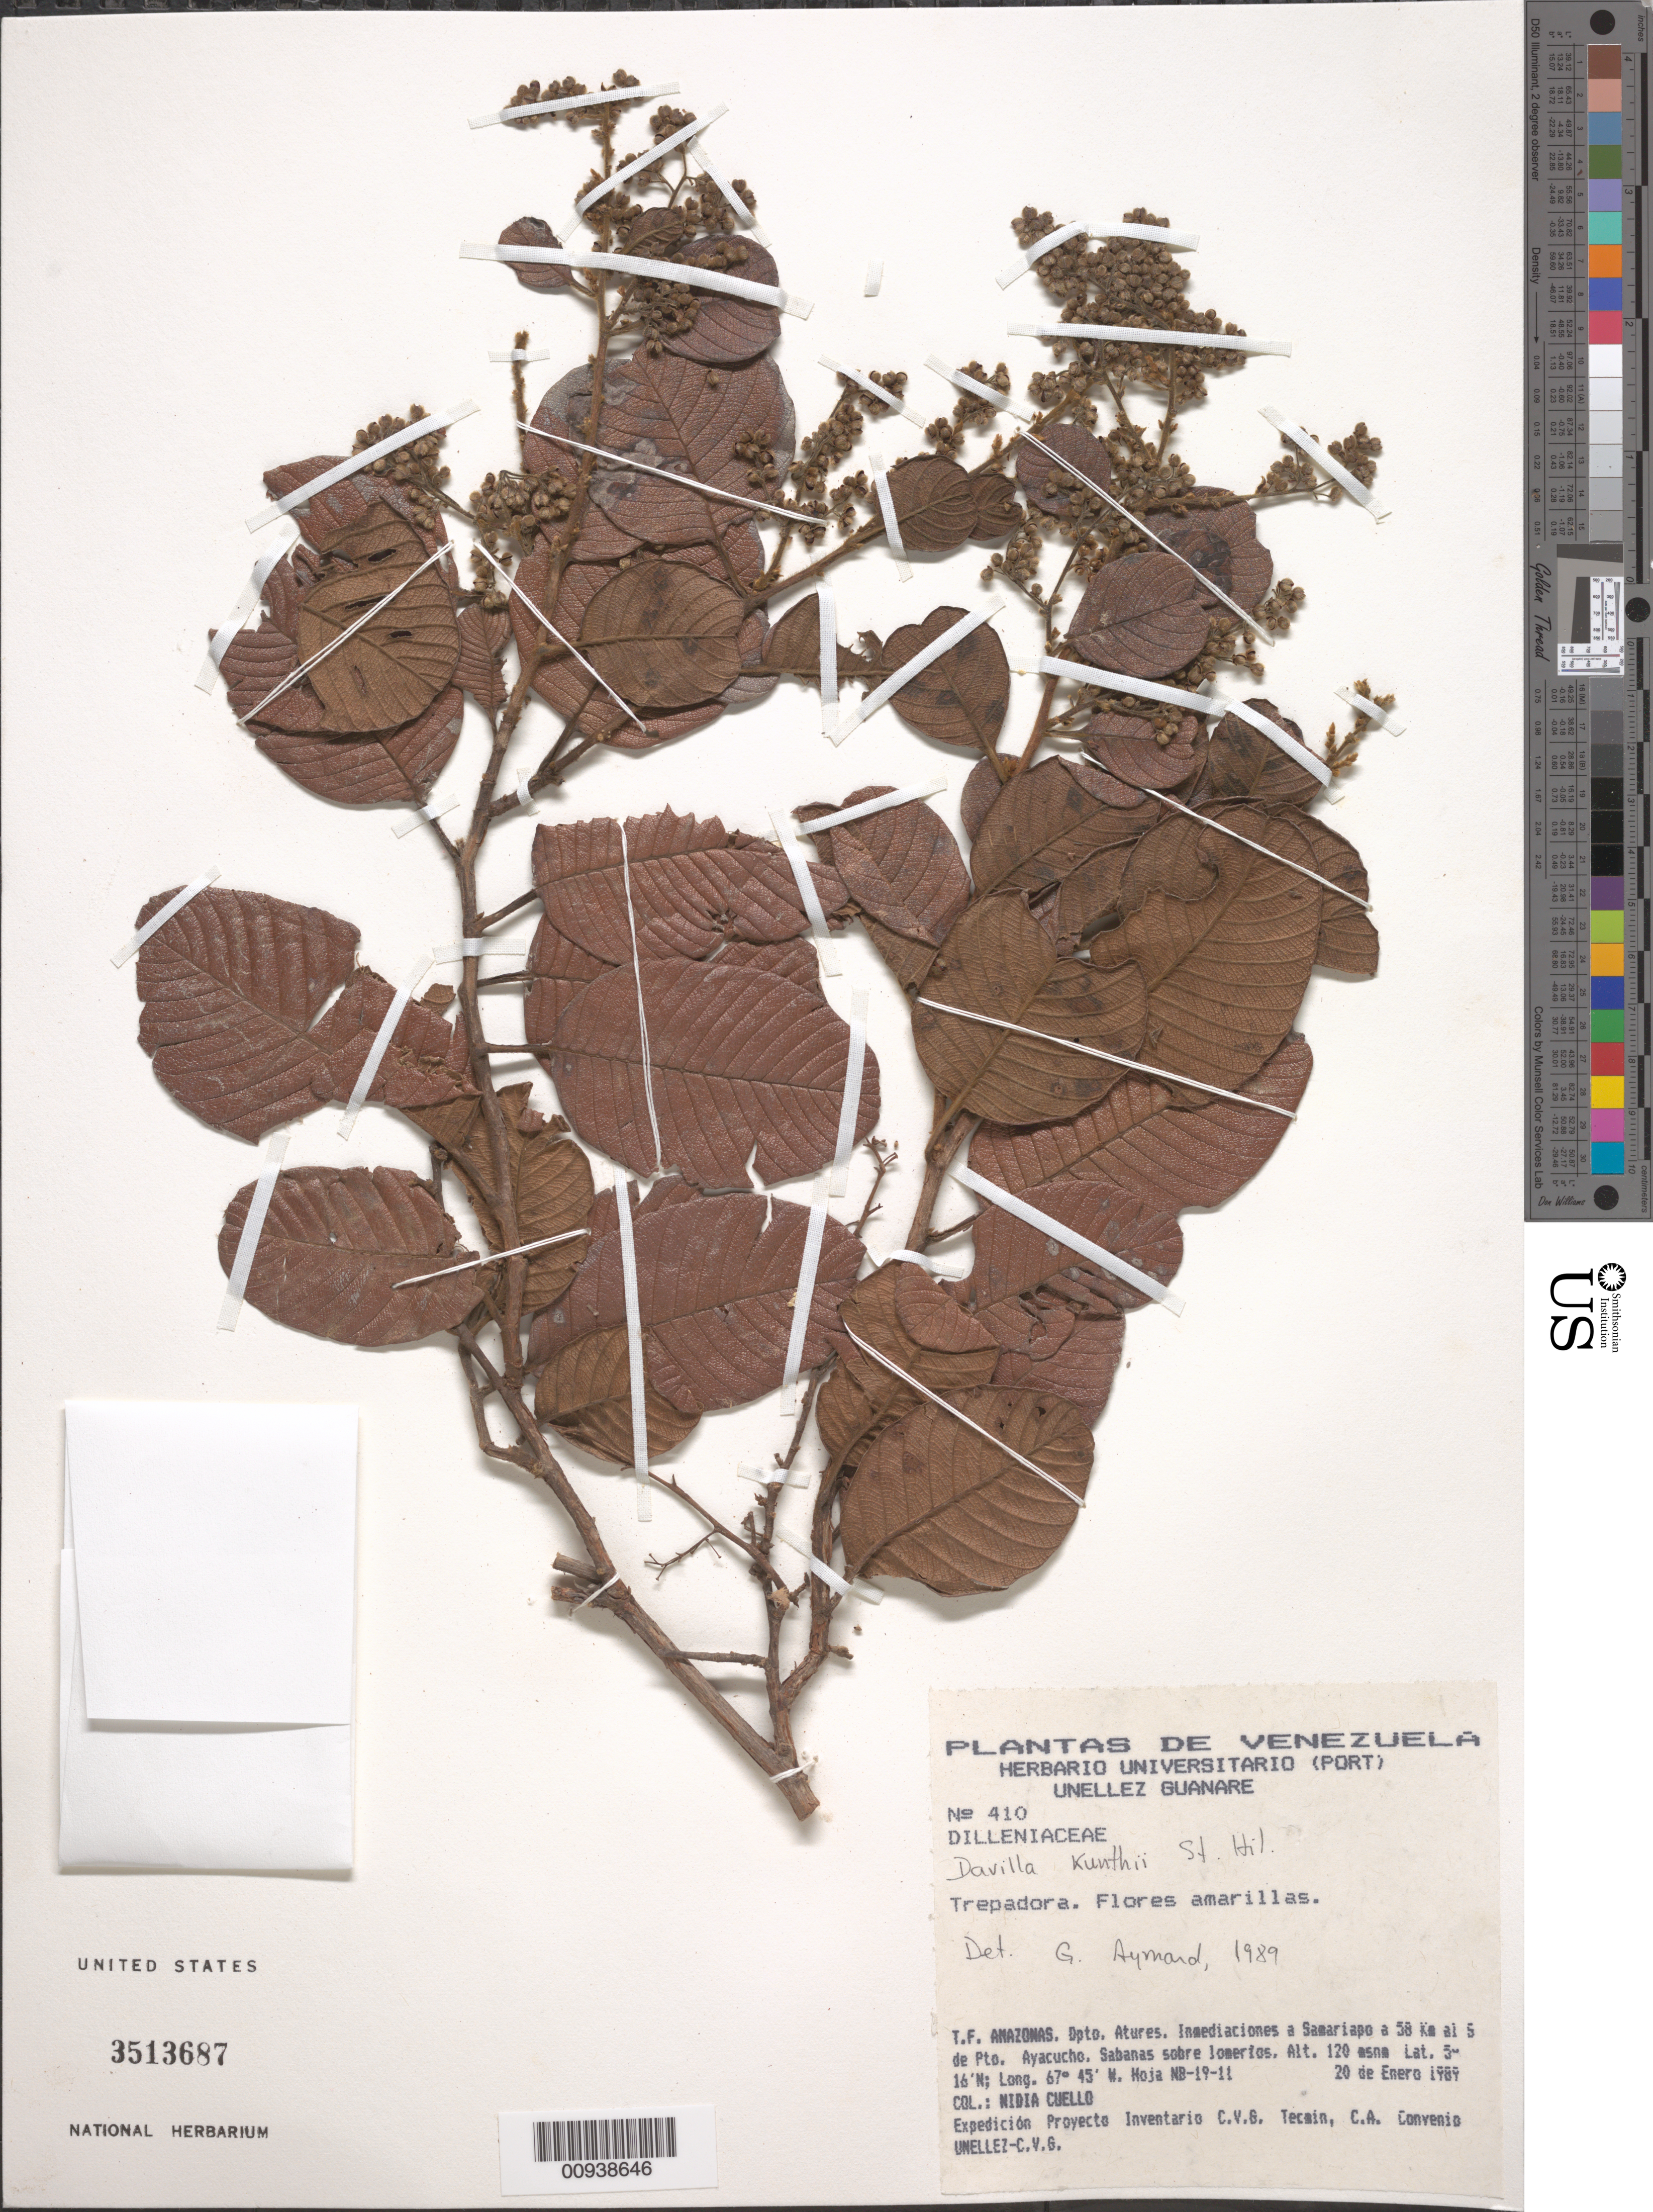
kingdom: Plantae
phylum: Tracheophyta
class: Magnoliopsida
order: Dilleniales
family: Dilleniaceae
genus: Davilla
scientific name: Davilla kunthii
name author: A. St.-Hil.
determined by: Aymard C., G. A., (PORT), Univ. Nac. Exp. de los Llanos Ezequiel Zamora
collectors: N. L. Cuello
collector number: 410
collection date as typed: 20-Jan-89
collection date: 1989-01-20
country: Venezuela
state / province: Amazonas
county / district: Atures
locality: Samariapo, 58 km S Pto. Ayacucho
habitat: Sabanas sobre lomerios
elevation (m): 120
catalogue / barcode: US 3513687